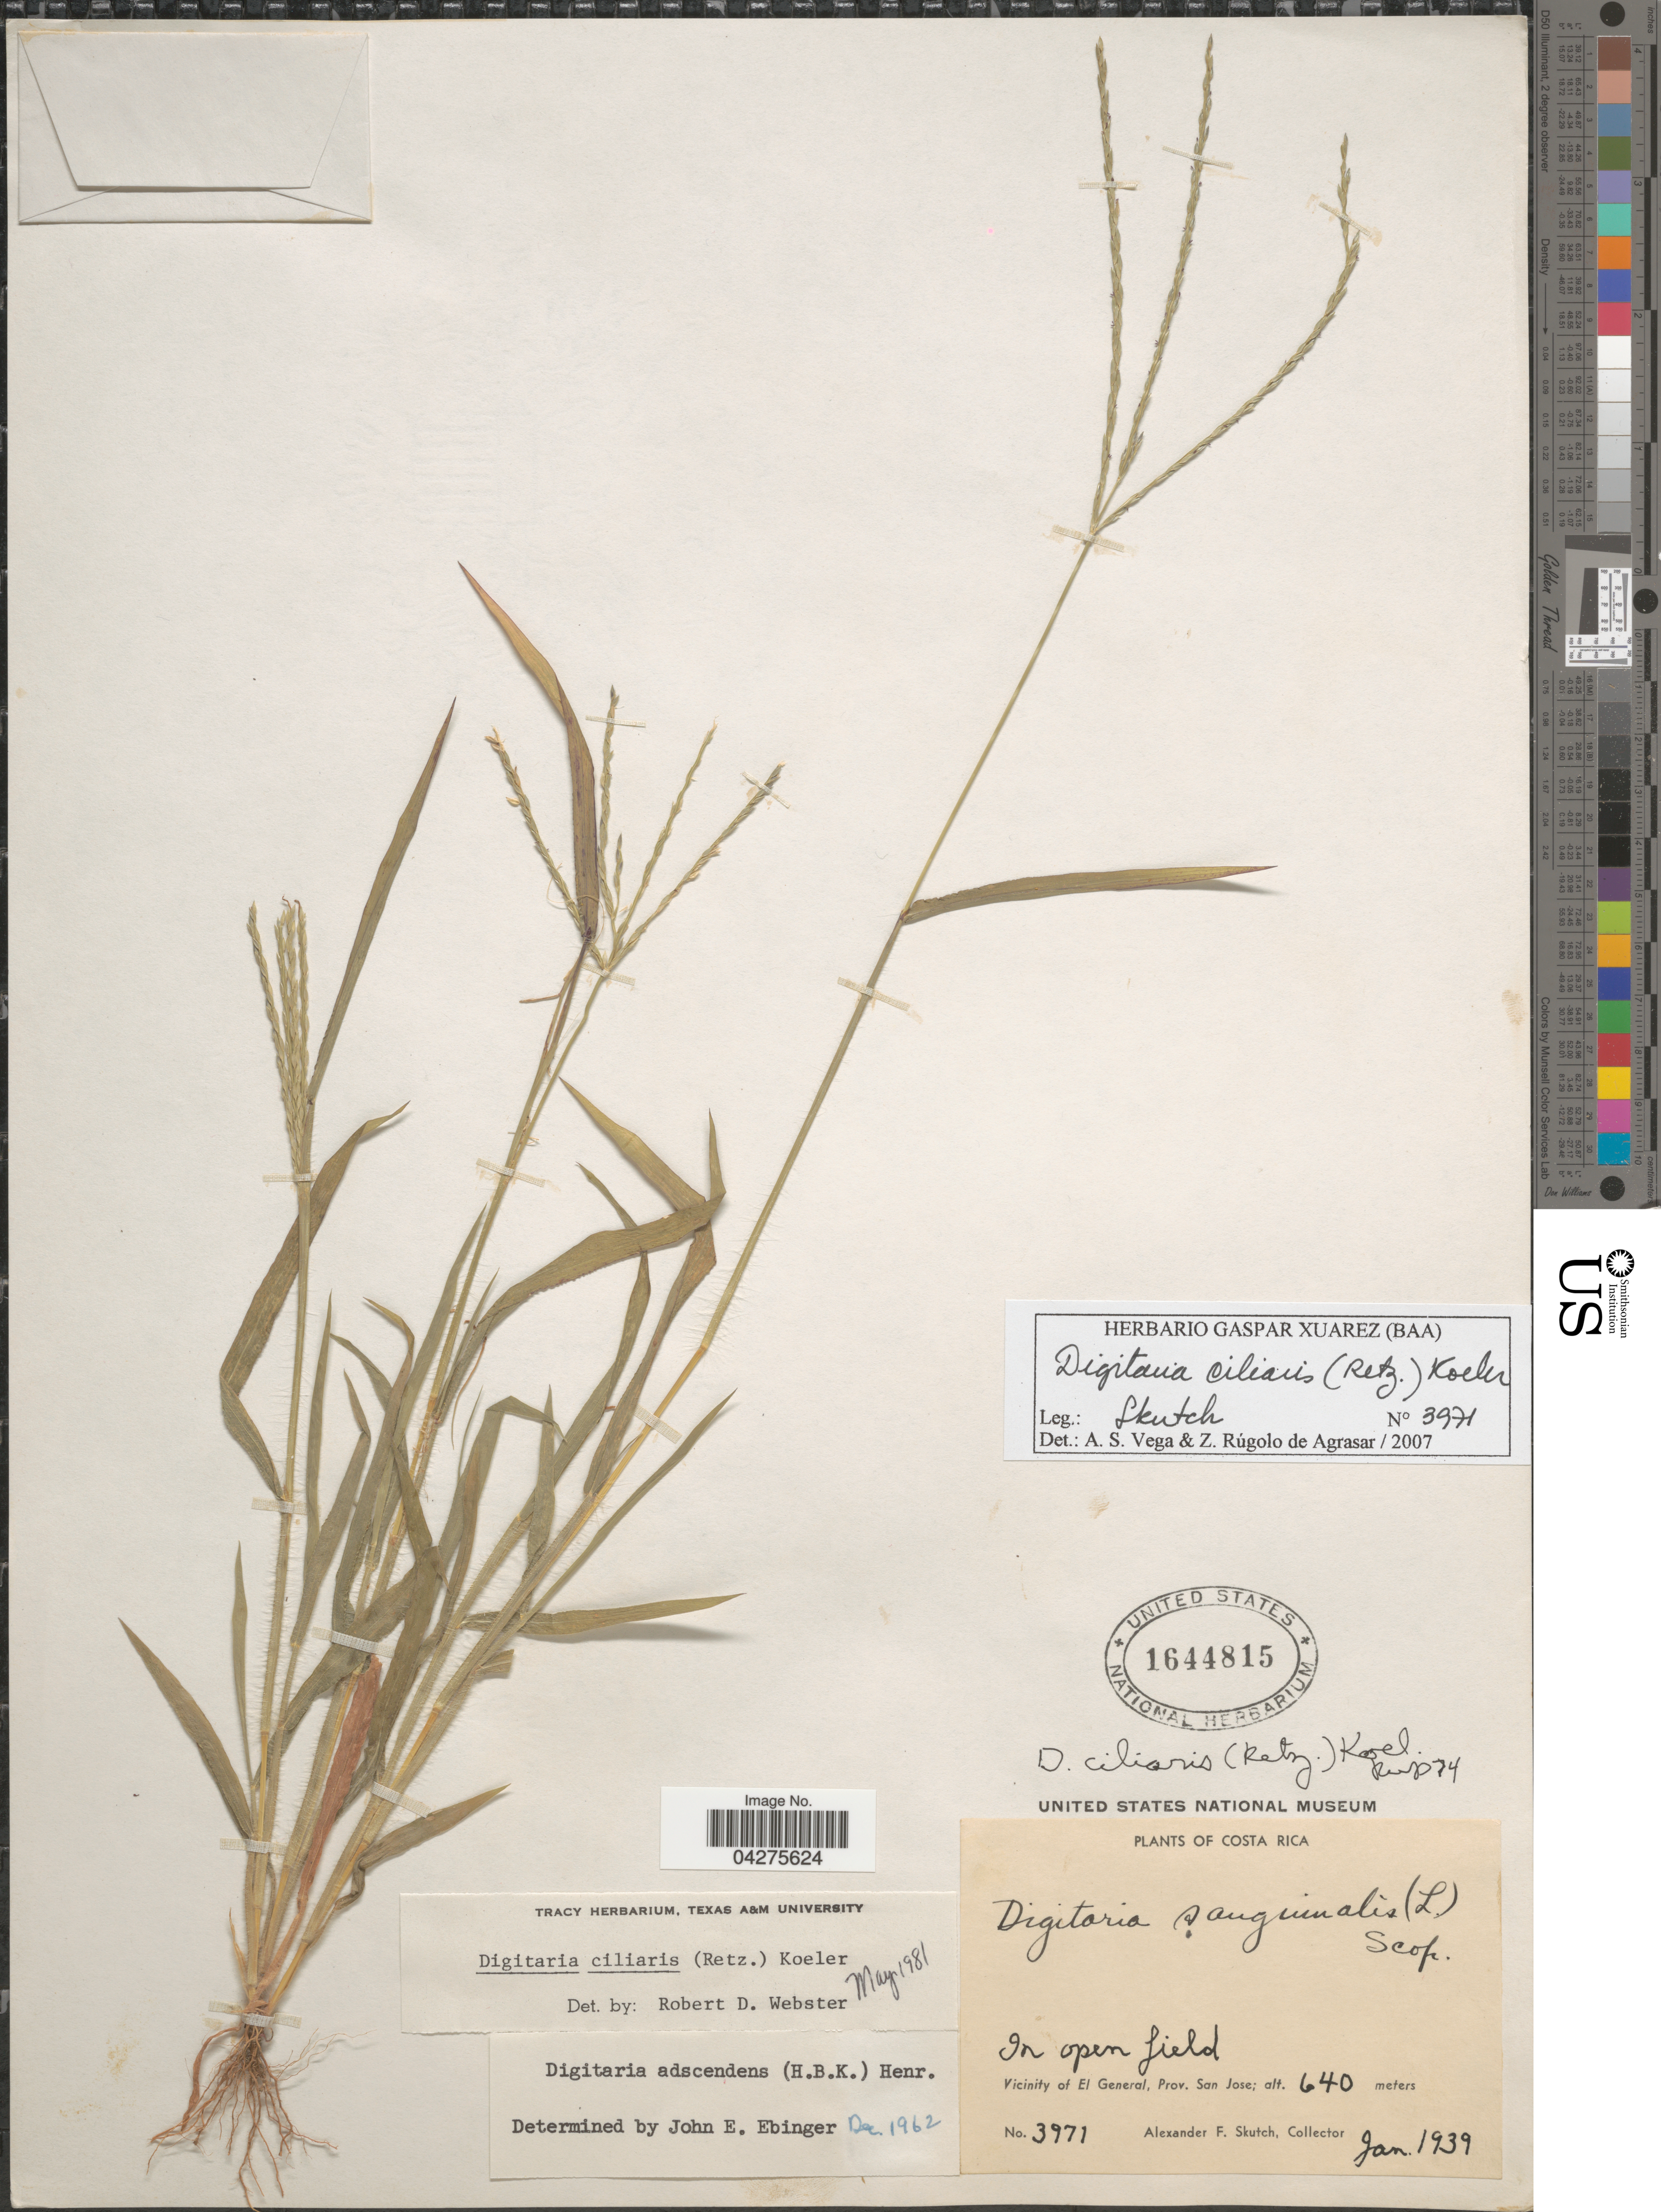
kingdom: Plantae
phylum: Tracheophyta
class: Liliopsida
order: Poales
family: Poaceae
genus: Digitaria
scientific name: Digitaria ciliaris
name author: (Retz.) Koeler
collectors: A. F. Skutch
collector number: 3971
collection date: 1939-01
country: Costa Rica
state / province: San José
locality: In open field. Vicinity of El General.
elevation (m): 640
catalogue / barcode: US 1644815